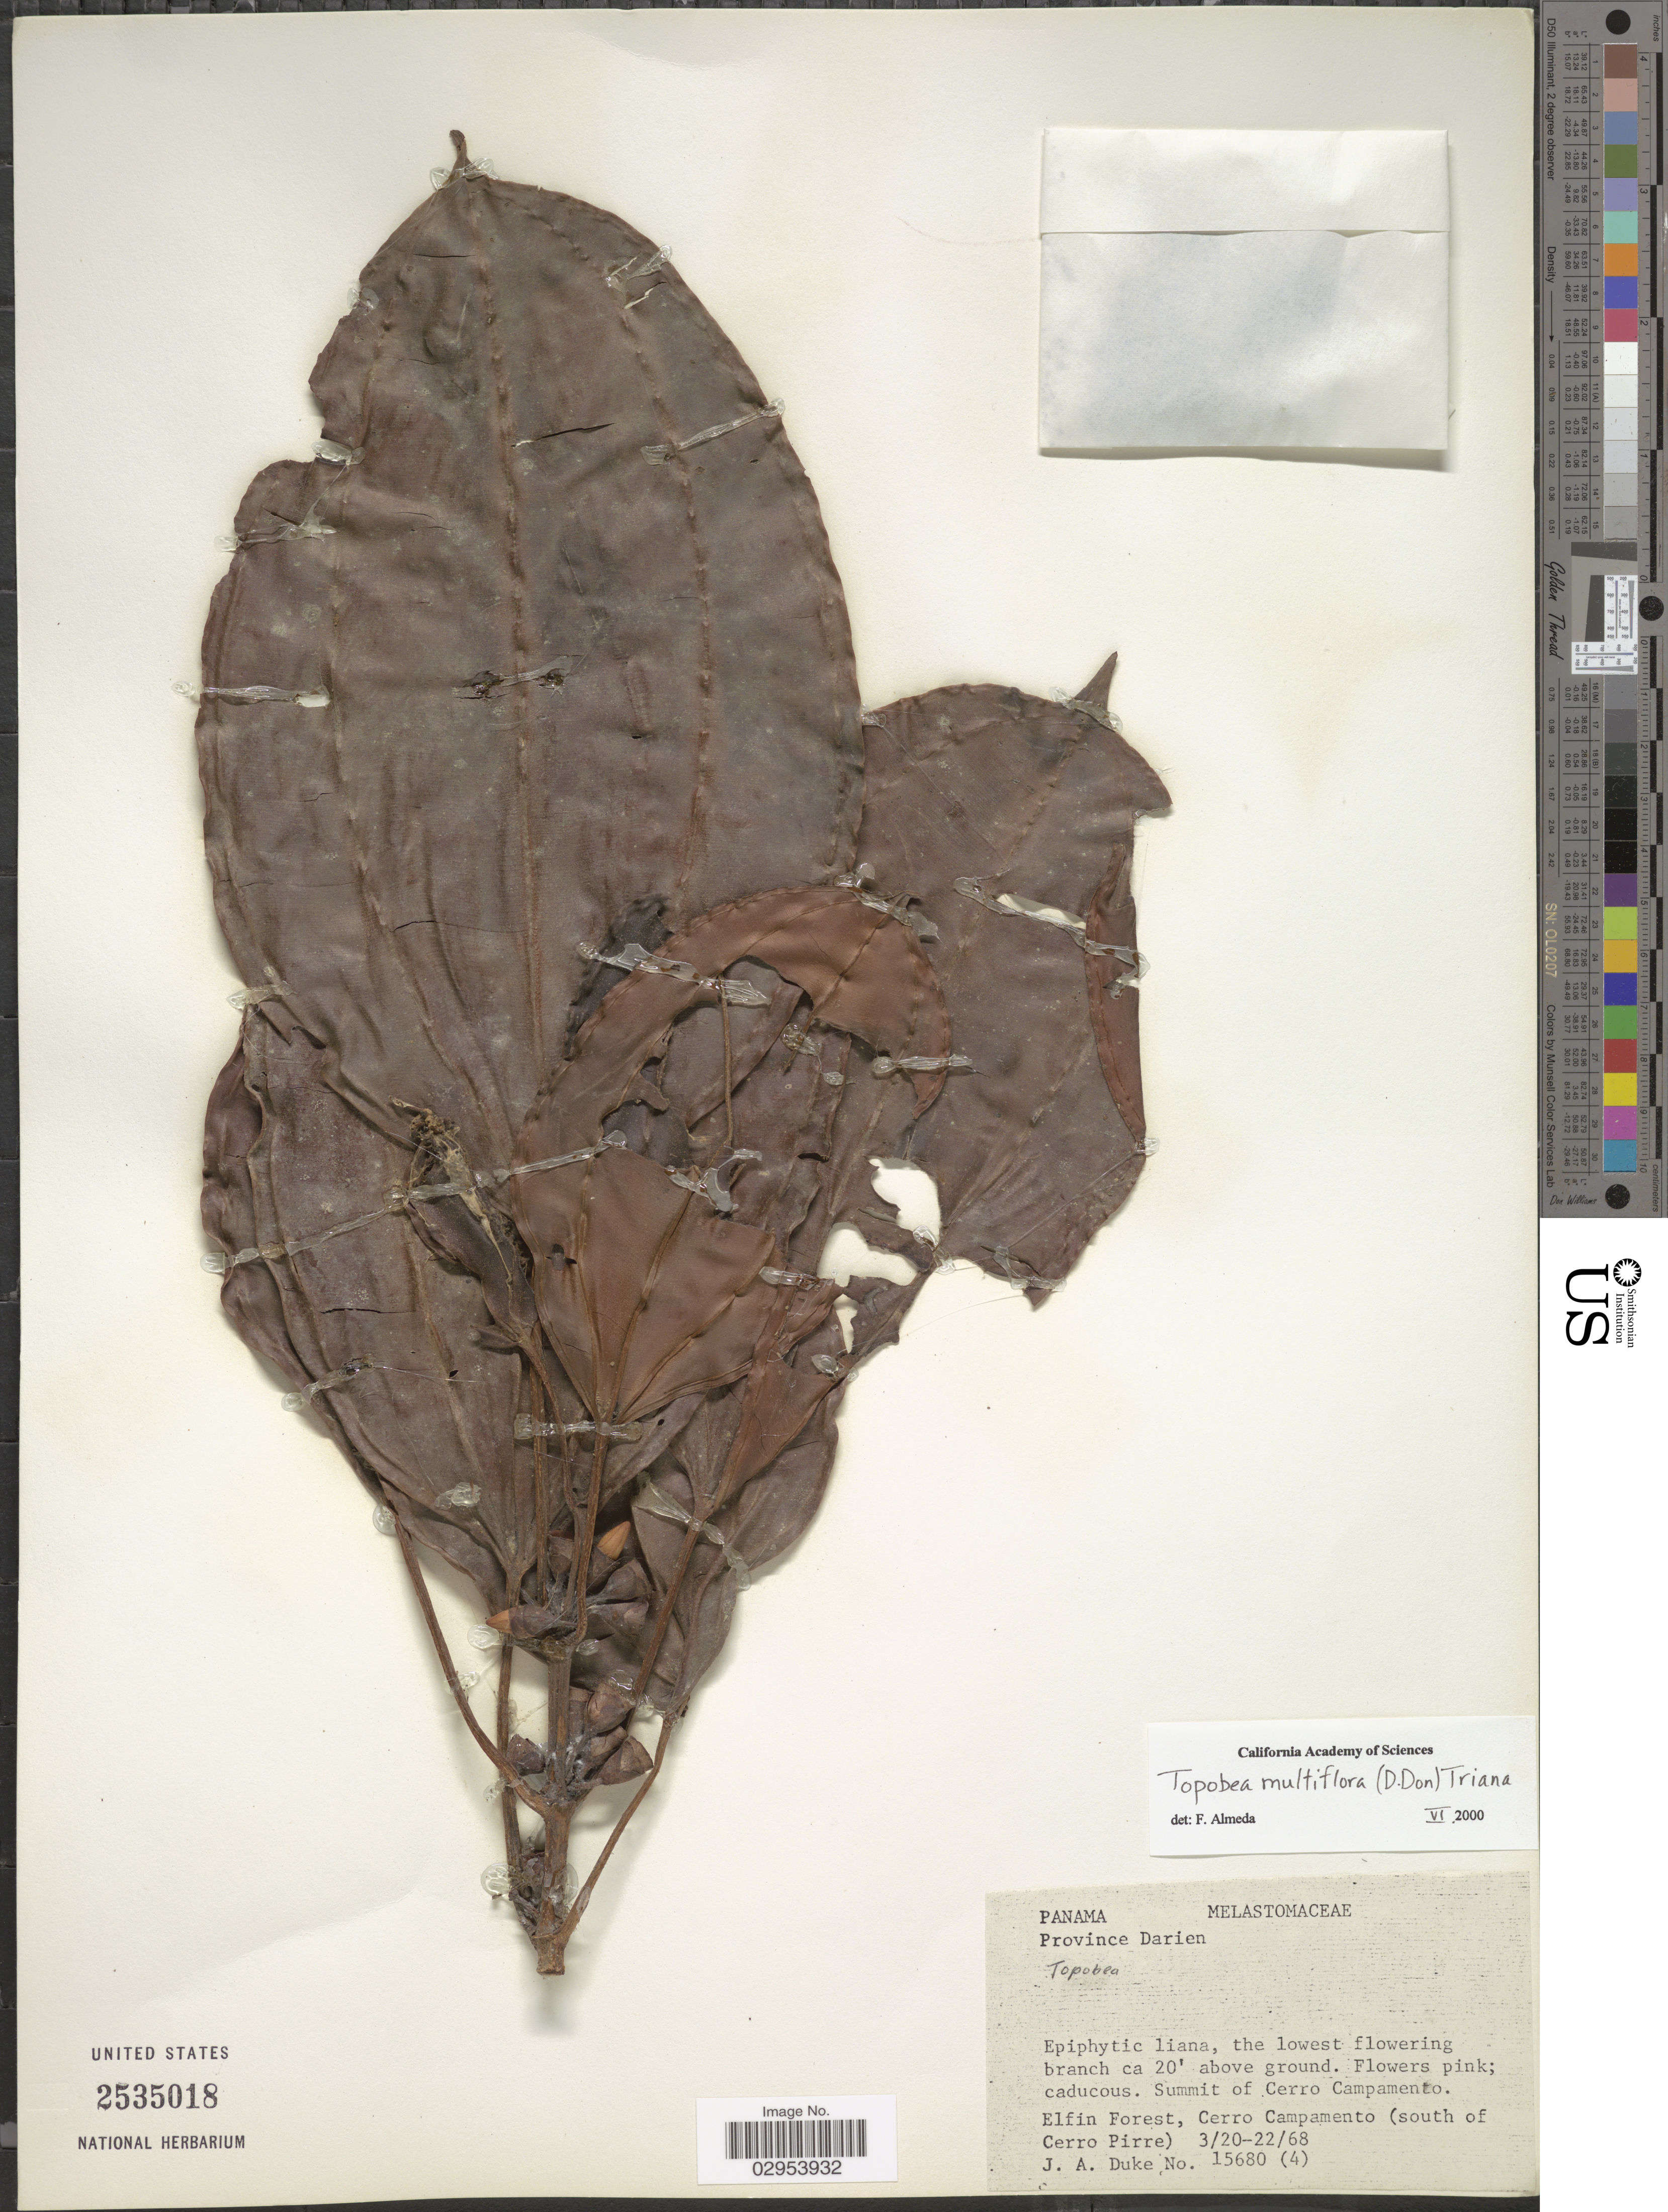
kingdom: Plantae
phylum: Tracheophyta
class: Magnoliopsida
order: Myrtales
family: Melastomataceae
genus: Topobea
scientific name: Topobea multiflora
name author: (D. Don) Triana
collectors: J. A. Duke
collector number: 15680(4)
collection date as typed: Transcribed d/m/y: 20/3/68 to 22/3/68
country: Panama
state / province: Darién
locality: Summit of Cerro Campamento. Elfin Forest, Cerro Campamento (south of Cerro Pirre).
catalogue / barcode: US 2535018